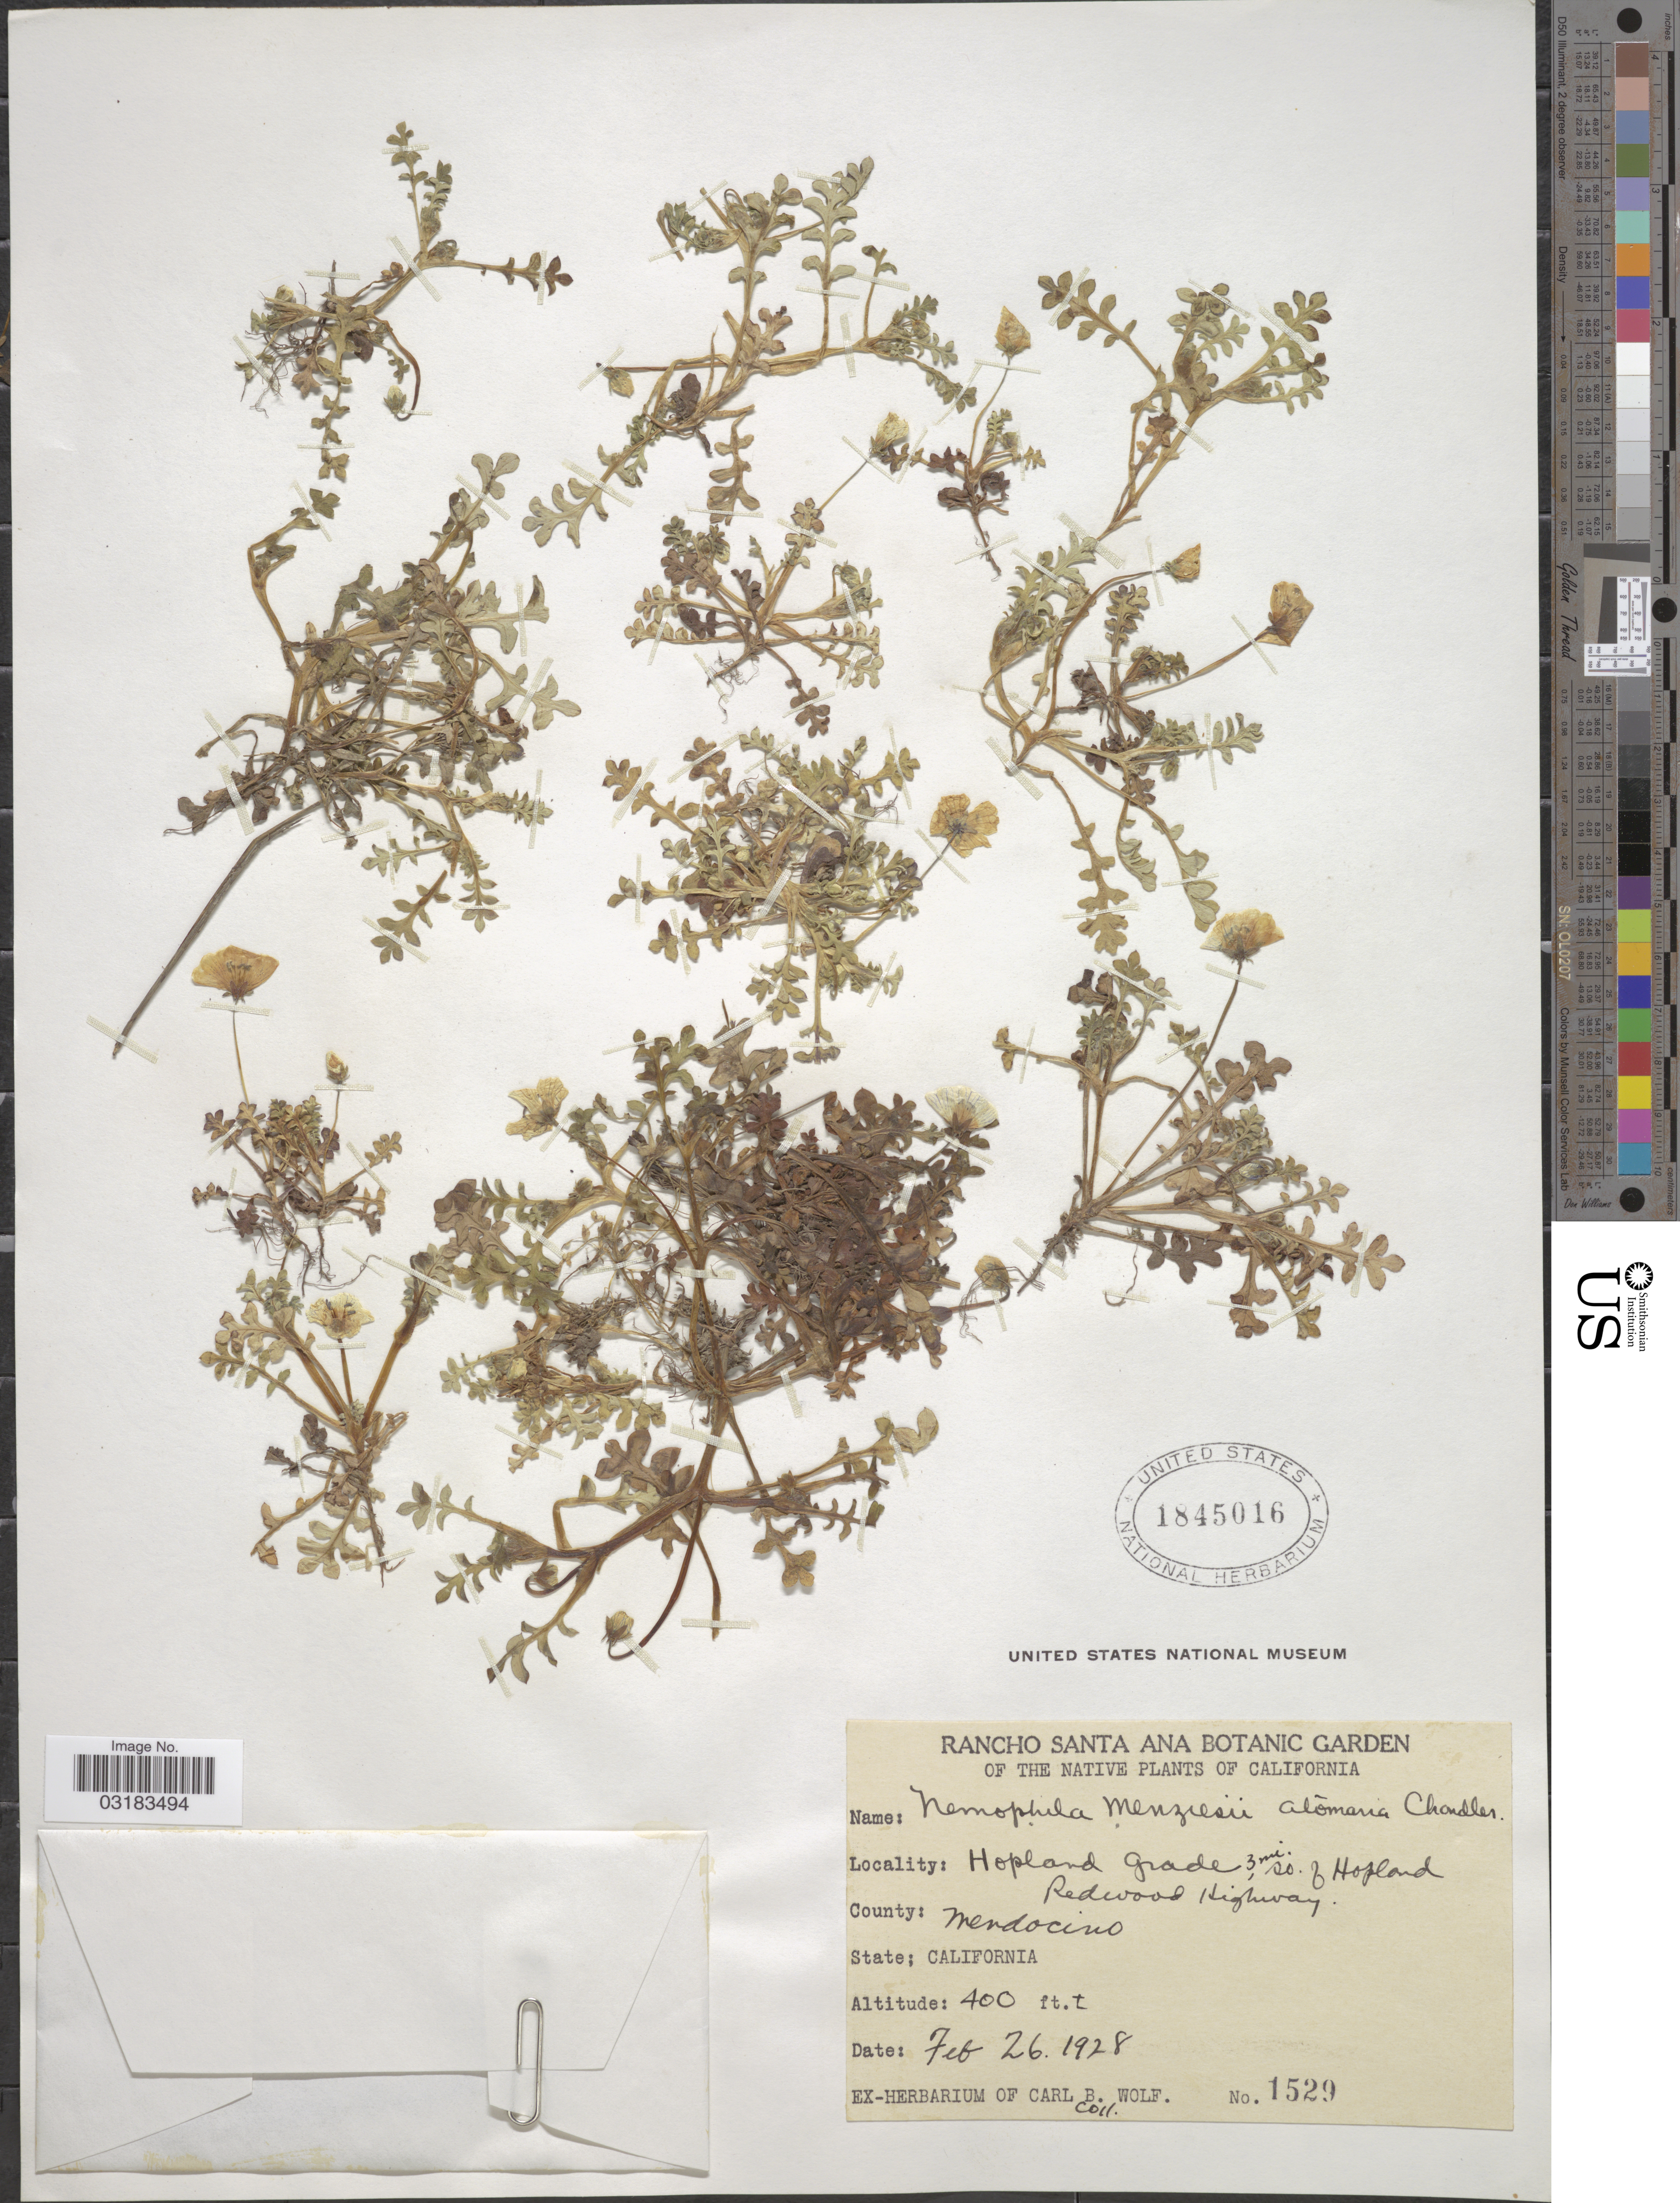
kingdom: Plantae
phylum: Tracheophyta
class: Magnoliopsida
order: Boraginales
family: Hydrophyllaceae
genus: Nemophila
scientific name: Nemophila menziesii var. atomaria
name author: (Fisch. & C.A. Mey.) H.P. Chandler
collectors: C. B. Wolf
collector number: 1529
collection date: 1928-02-26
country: United States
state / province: California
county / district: Mendocino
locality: Hopland Grade, 3 mi. so. Hopland. Redwood Highway. County: Mendocino.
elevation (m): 122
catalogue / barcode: US 1845016